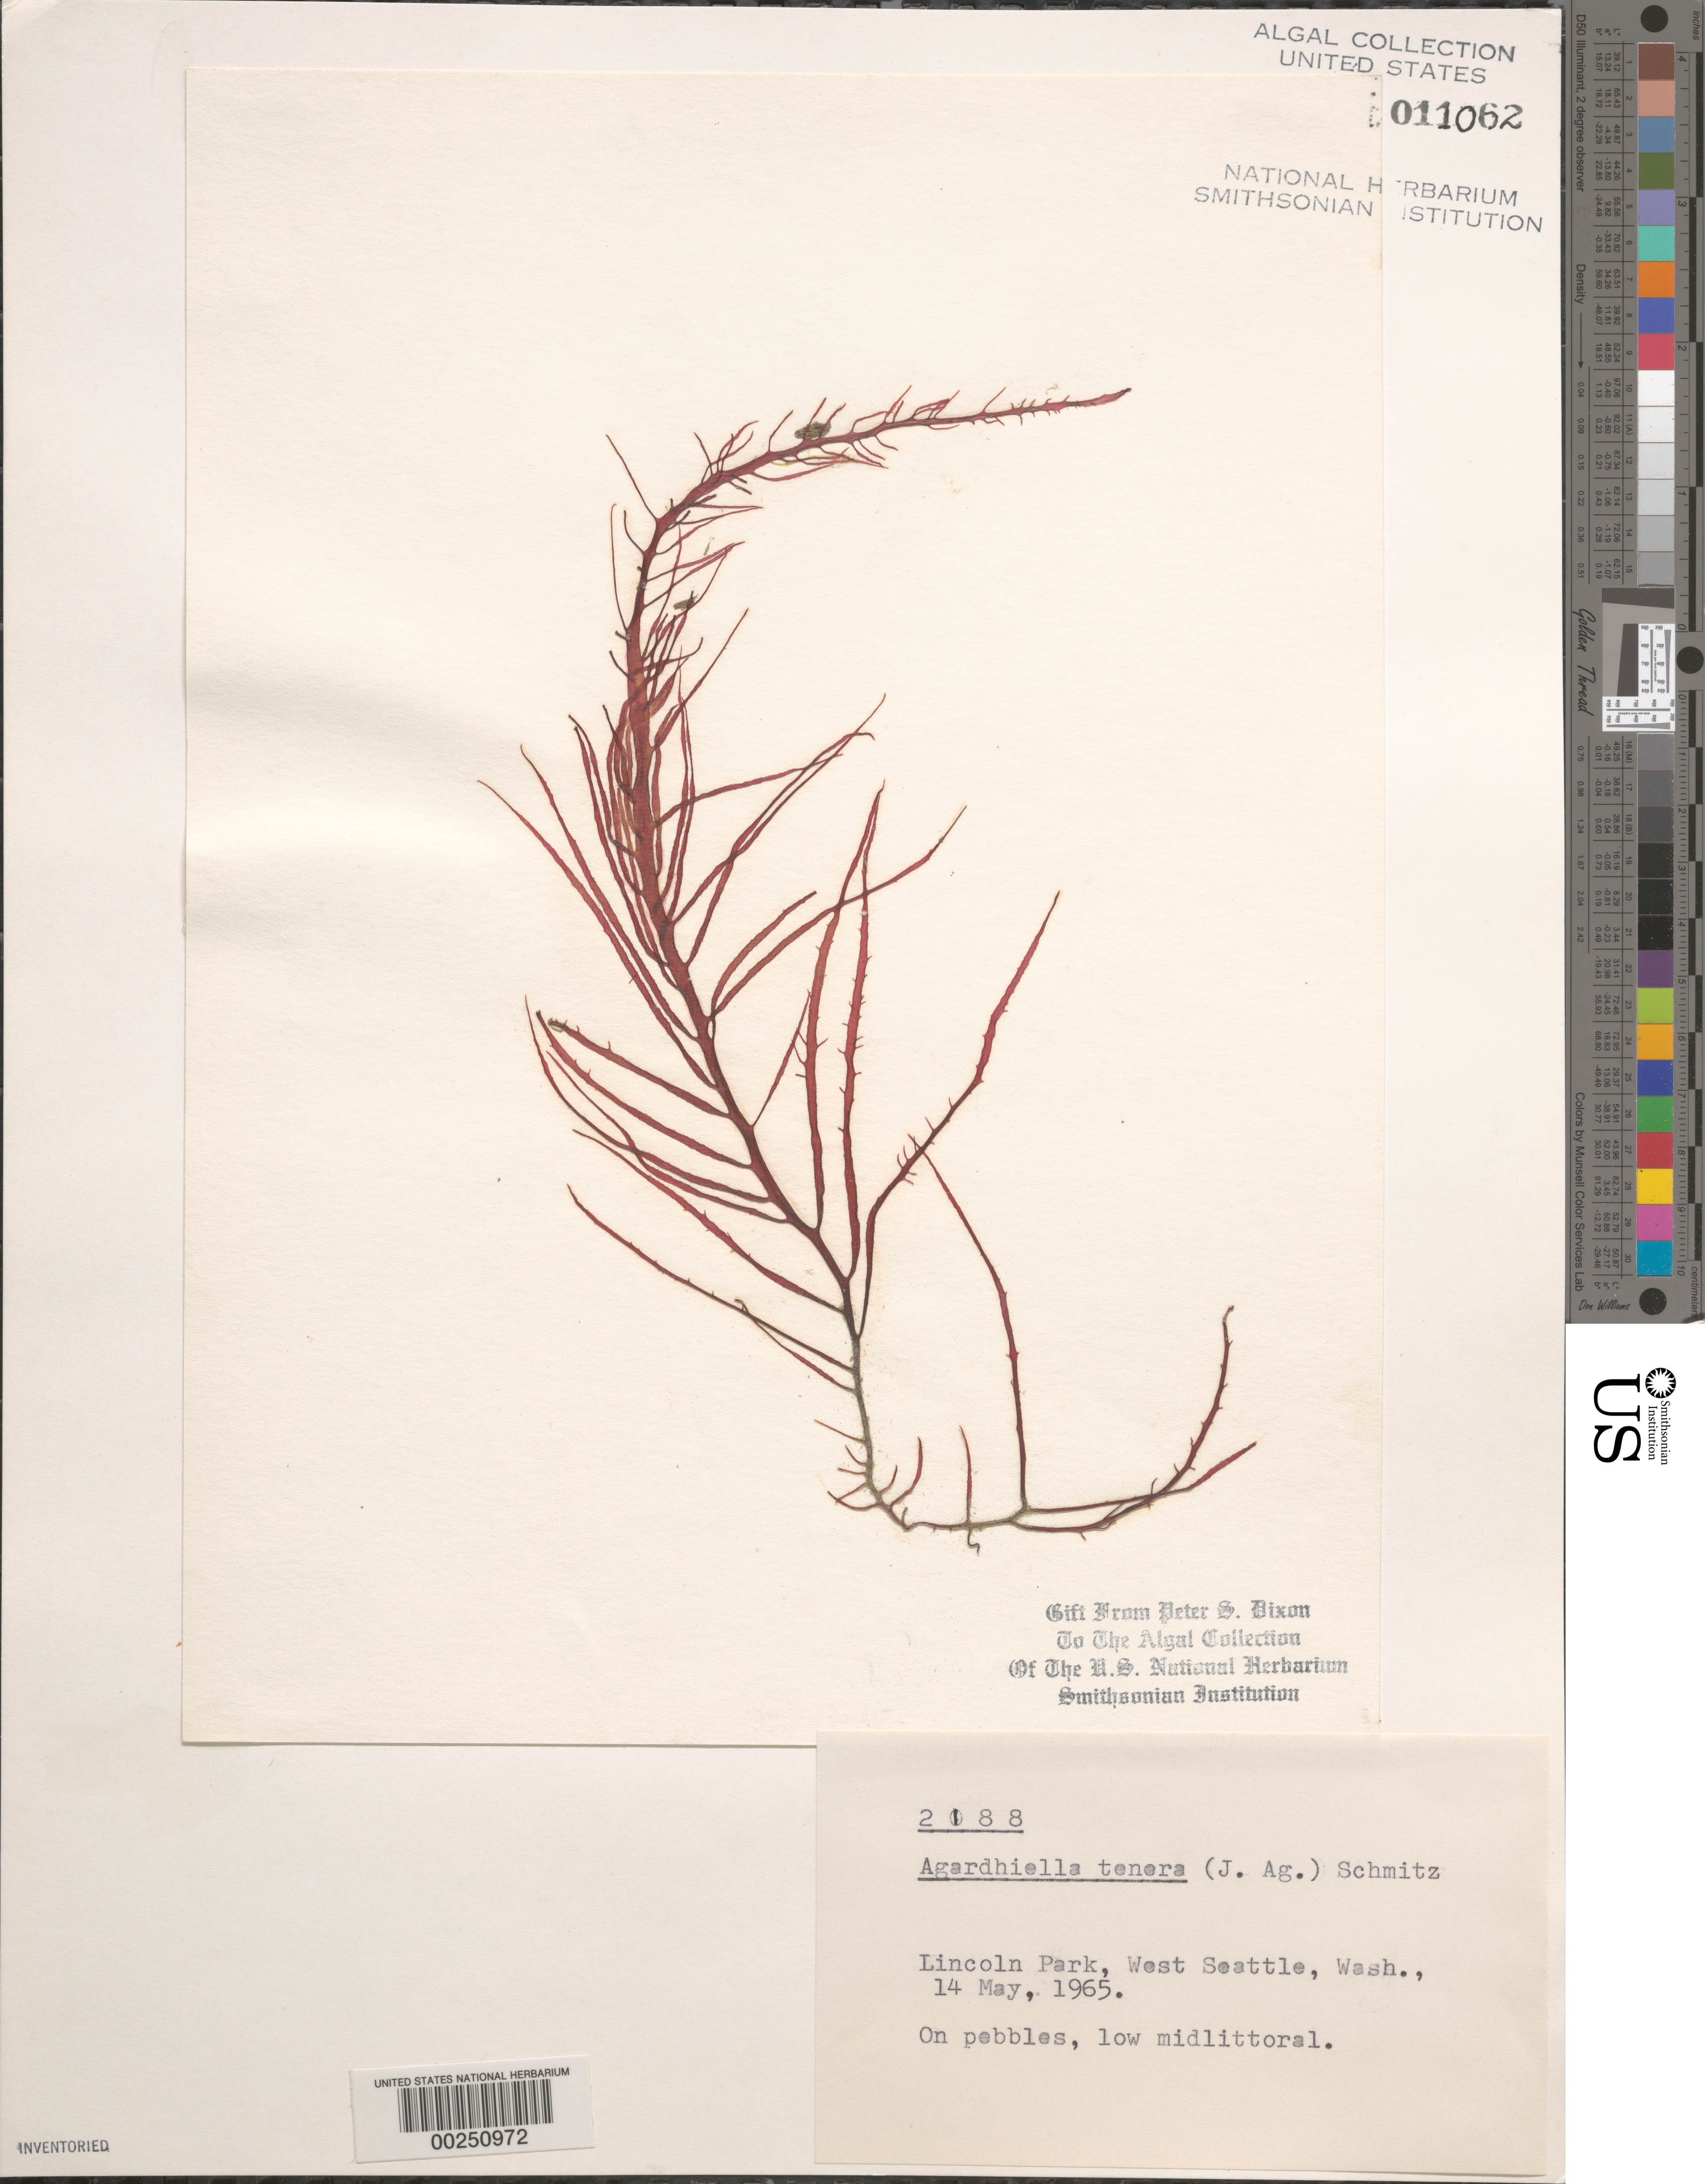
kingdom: Plantae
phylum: Rhodophyta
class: Florideophyceae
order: Gigartinales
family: Solieriaceae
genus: Agardhiella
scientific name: Agardhiella tenera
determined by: Dixon, P. S.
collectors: P. S. Dixon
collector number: PSD 2188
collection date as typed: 14 May 1965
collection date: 1965-05-14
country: United States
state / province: Washington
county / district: King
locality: Lincoln Park, west Seattle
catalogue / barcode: US 11062